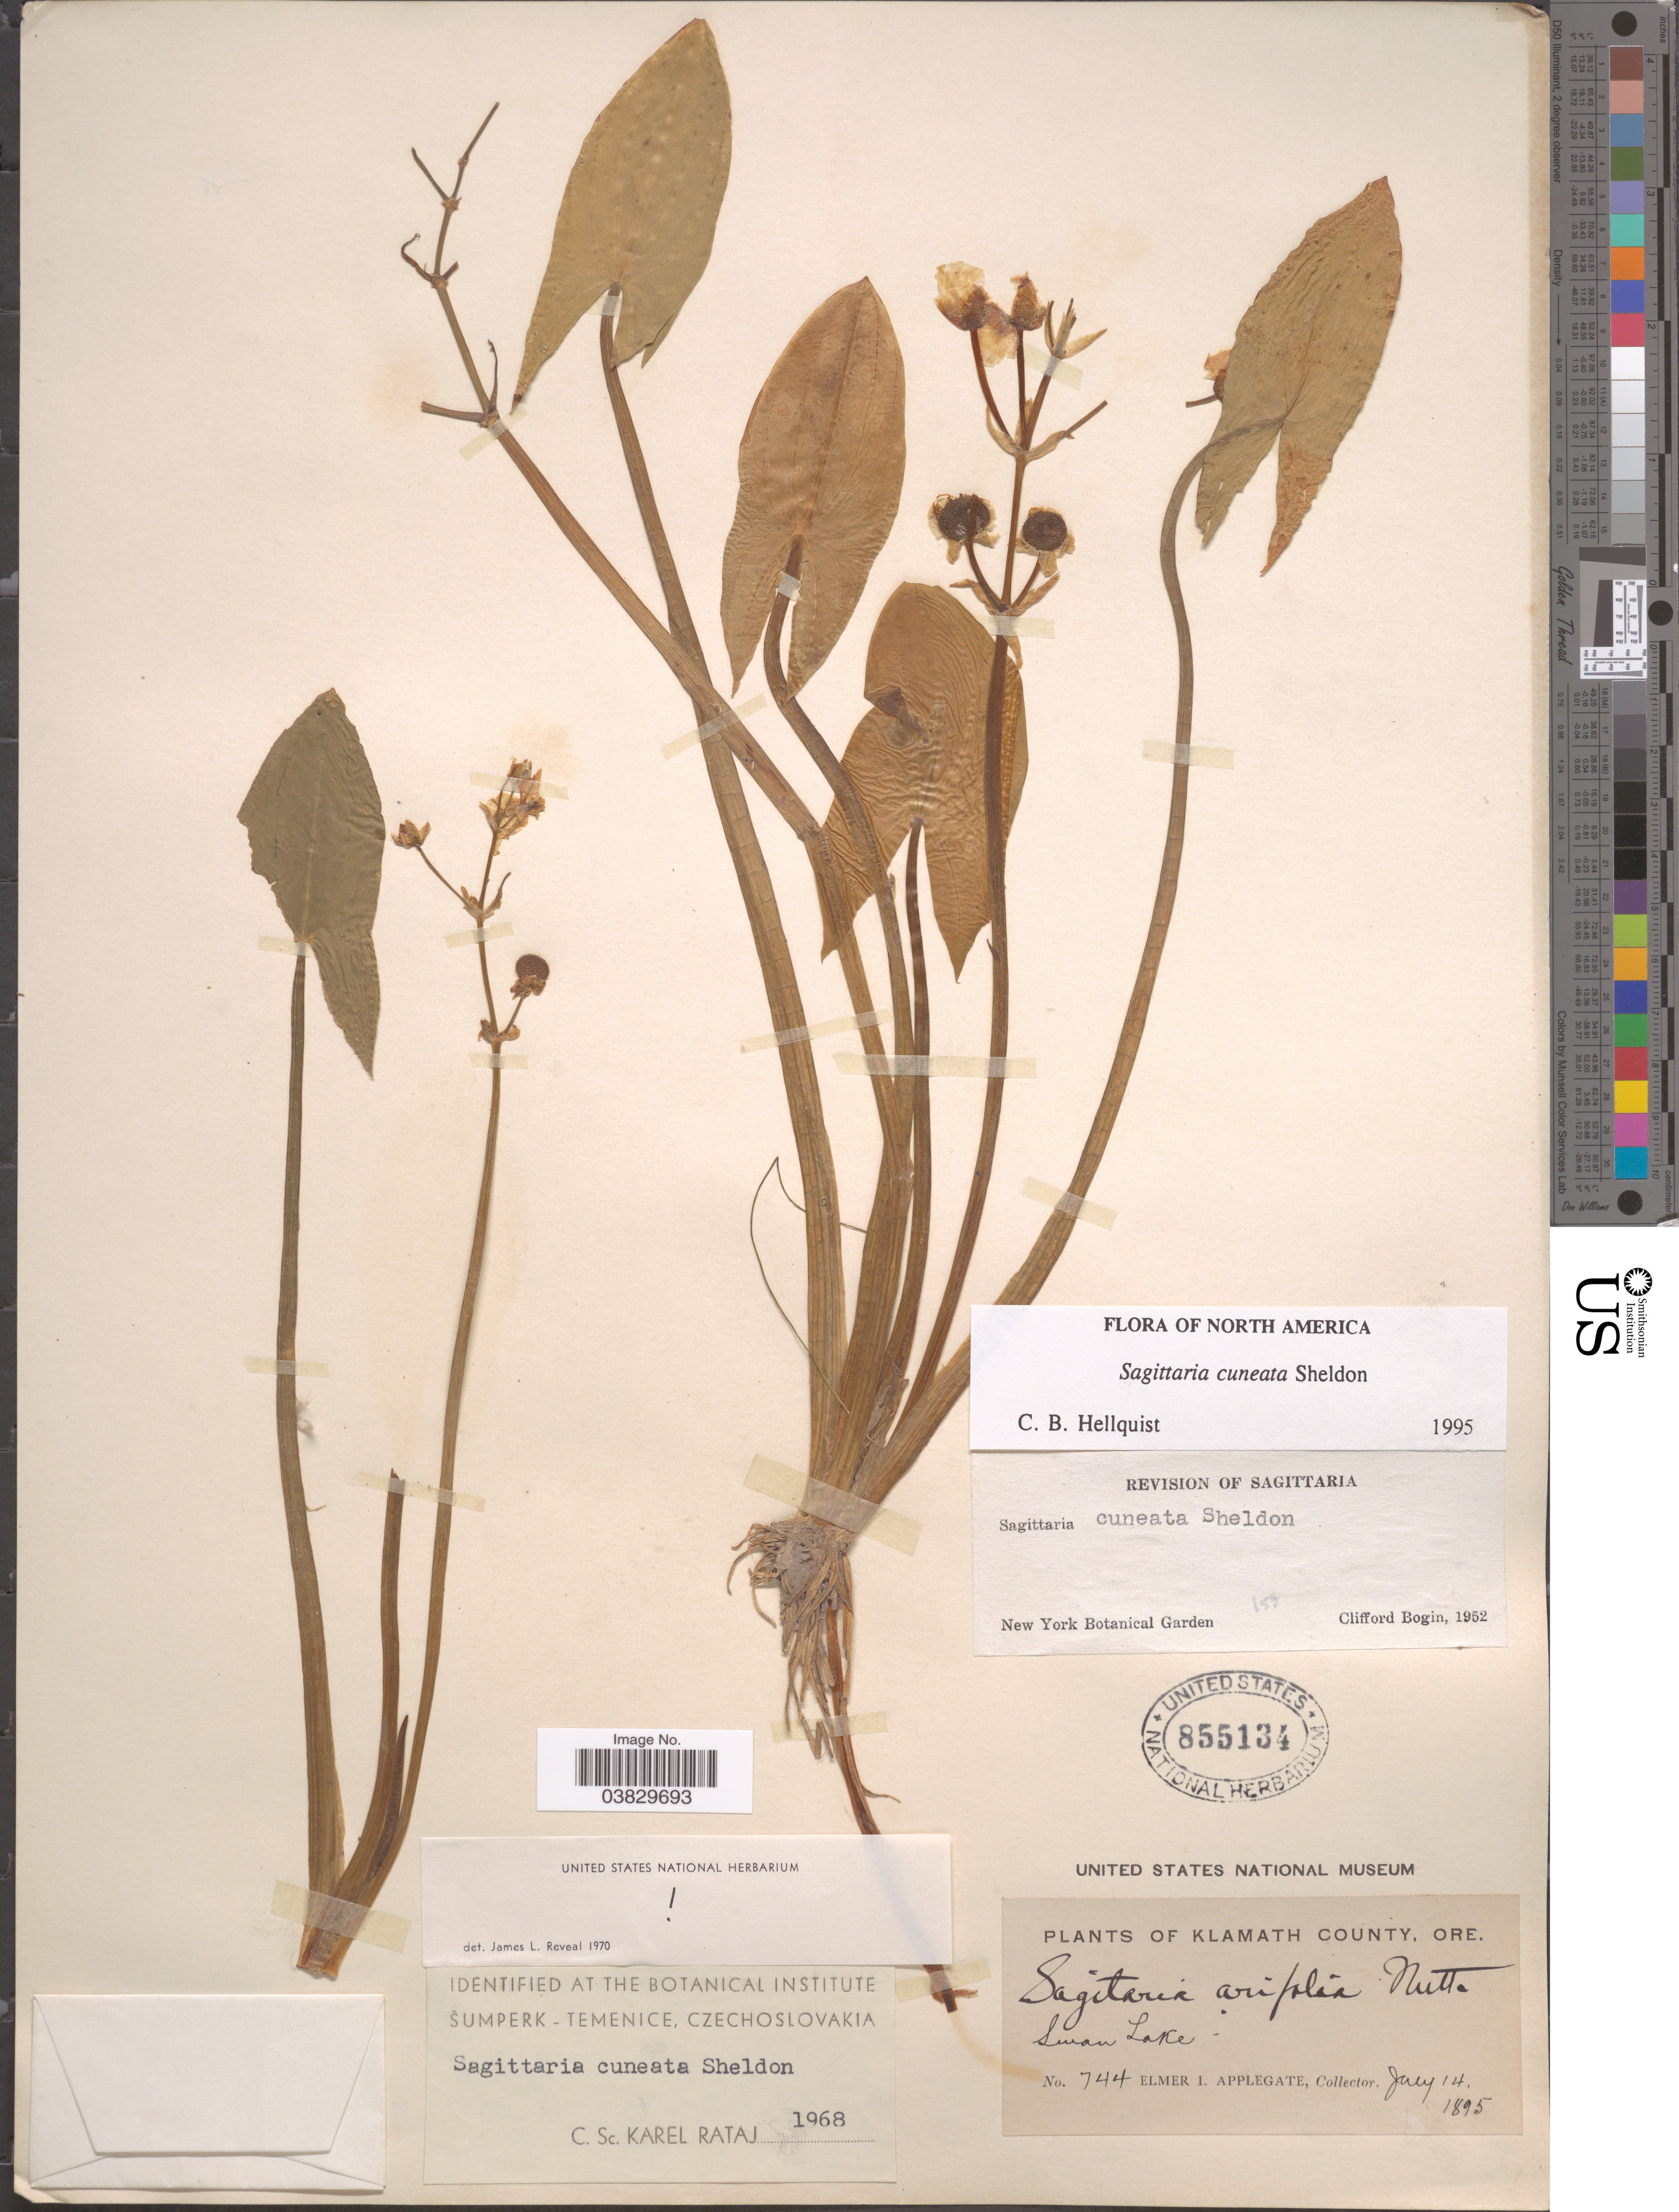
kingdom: Plantae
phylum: Tracheophyta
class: Liliopsida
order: Alismatales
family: Alismataceae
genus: Sagittaria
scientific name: Sagittaria cuneata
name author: E. Sheld.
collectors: E. I. Applegate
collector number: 744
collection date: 1895-07-14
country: United States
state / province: Oregon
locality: Klamath County, Swan Lake.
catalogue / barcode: US 855134